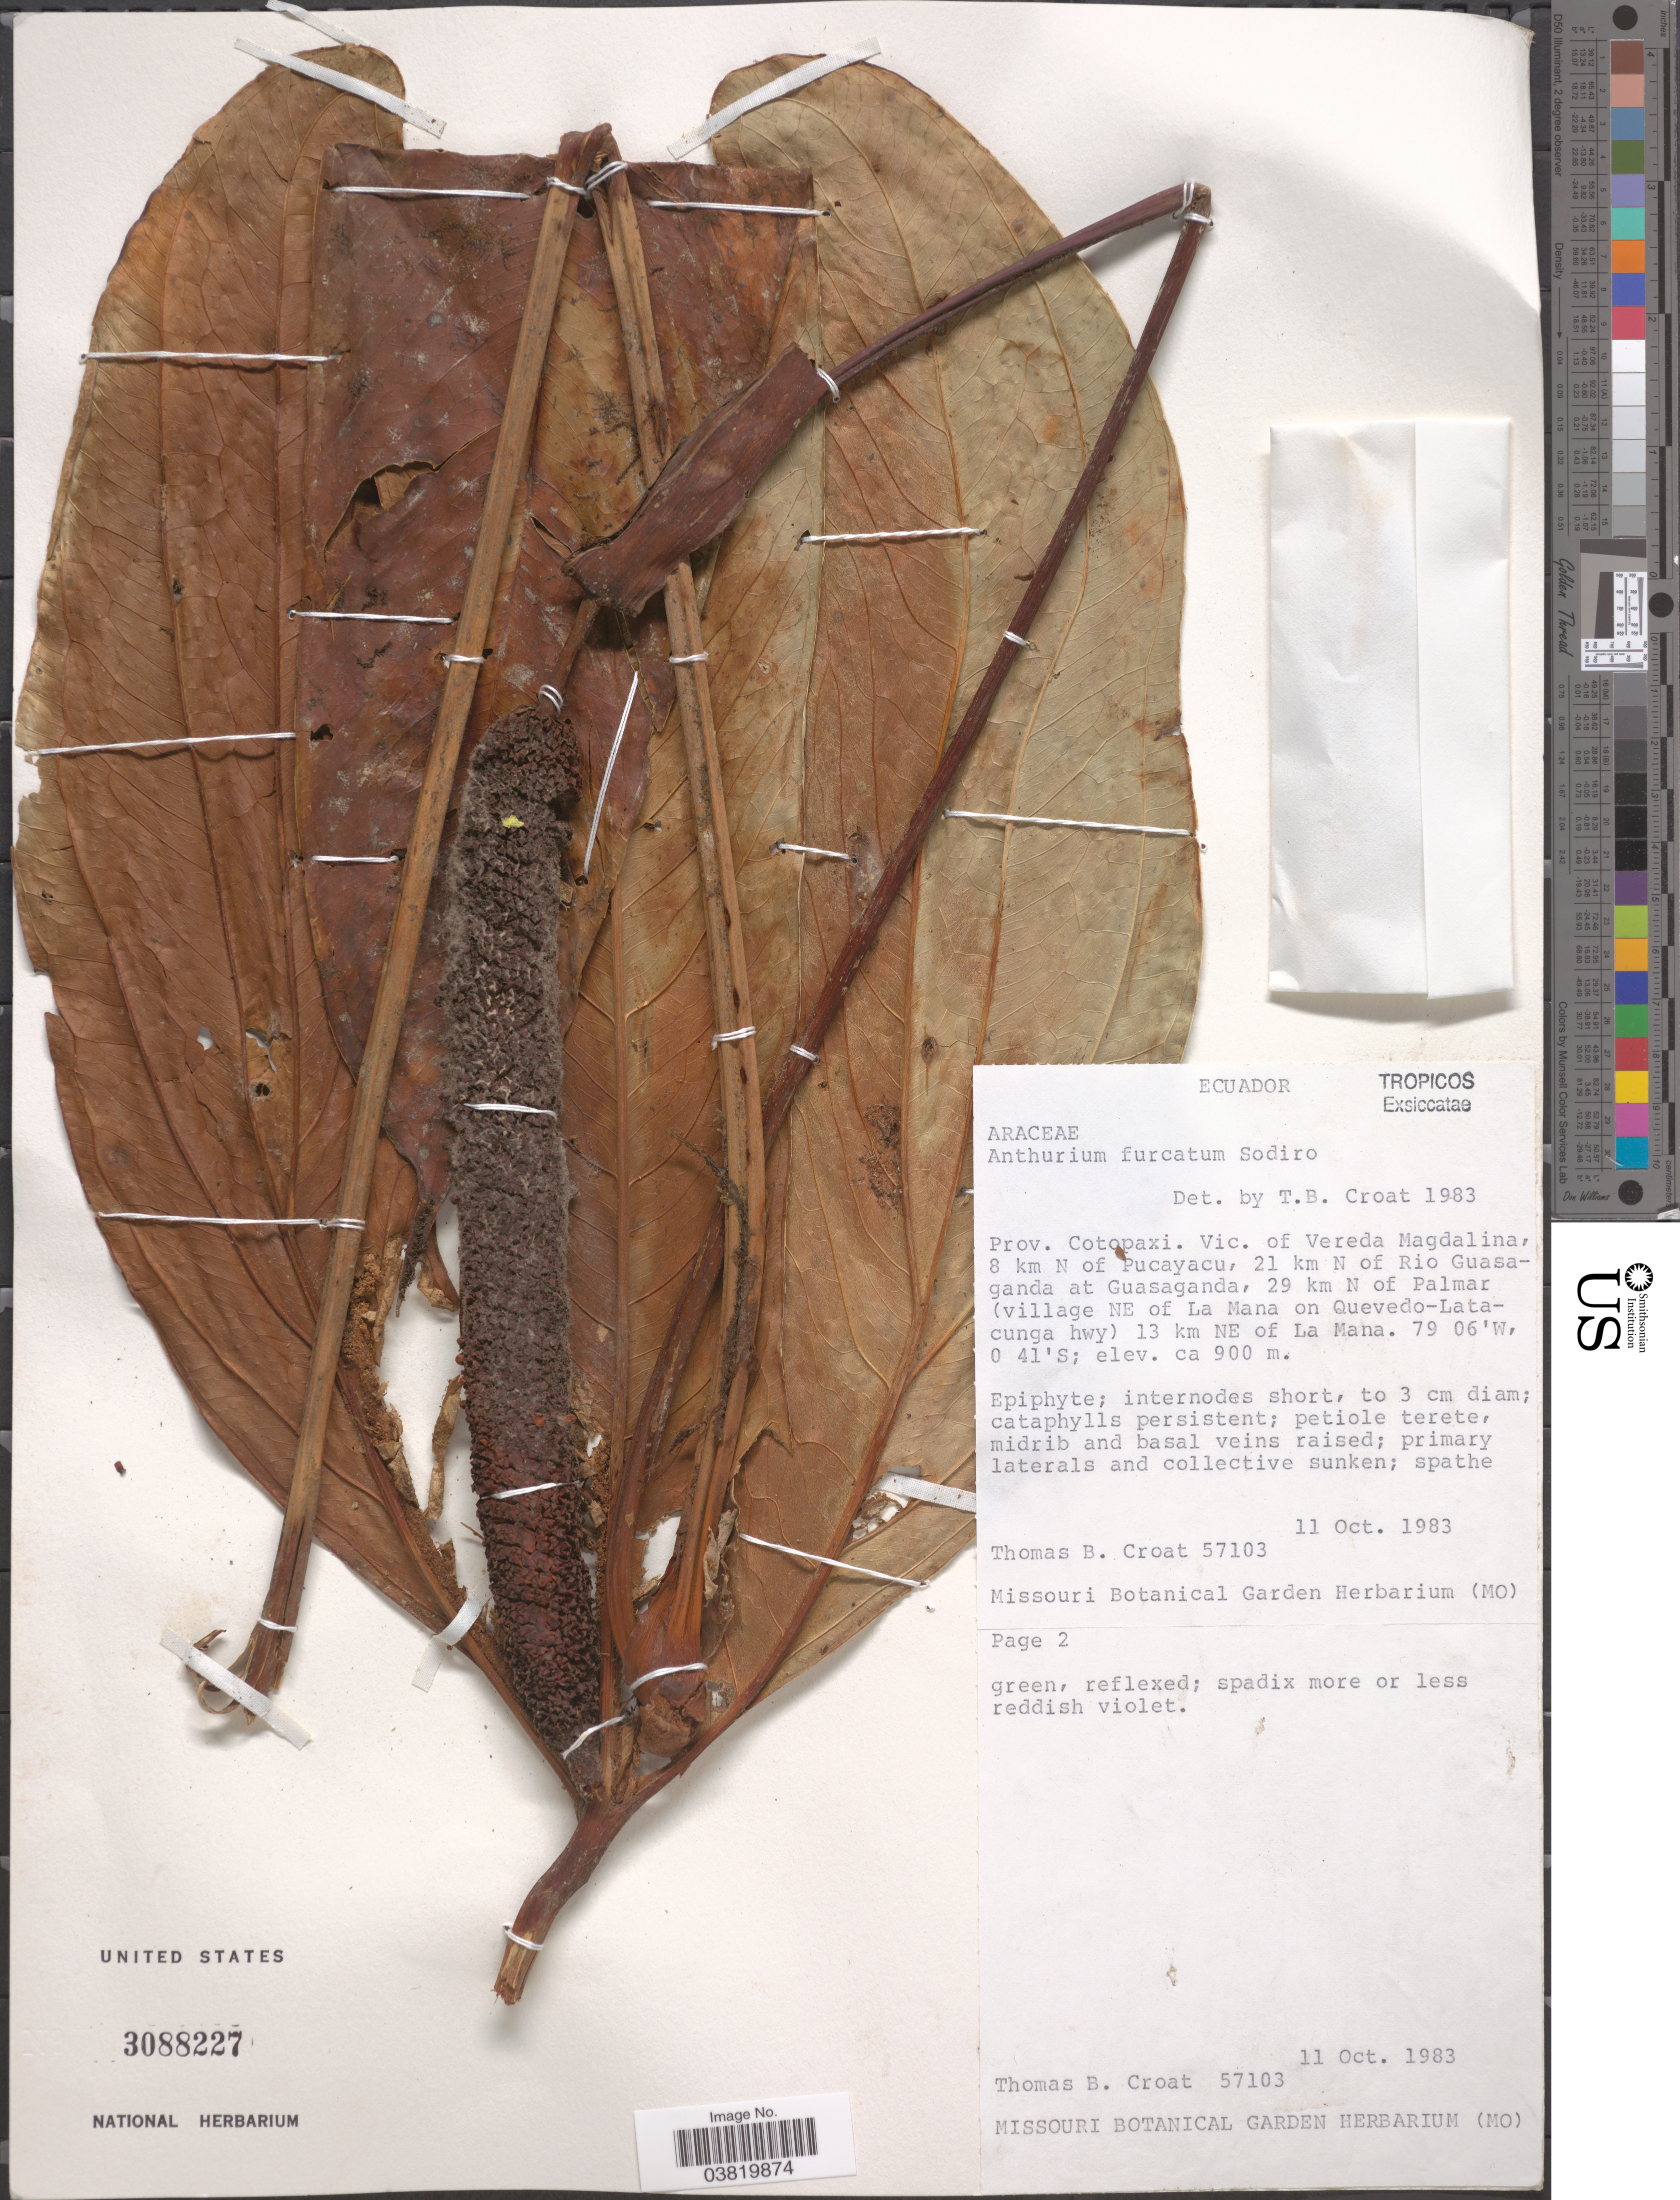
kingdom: Plantae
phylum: Tracheophyta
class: Liliopsida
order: Alismatales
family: Araceae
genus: Anthurium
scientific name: Anthurium furcatum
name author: Sodiro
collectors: T. B. Croat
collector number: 57103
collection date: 1983-10-11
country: Ecuador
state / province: Cotopaxi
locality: Vic. of Vereda Magdalina, 8 km N of Pucayacu, 21 km N of Rio Guasaganda at Guasaganda, 29 km N of Palmar (village NE of La Mana on Quevedo-Latacunga hwy) 13 km NE of La Mana.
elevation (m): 900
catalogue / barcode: US 3088227